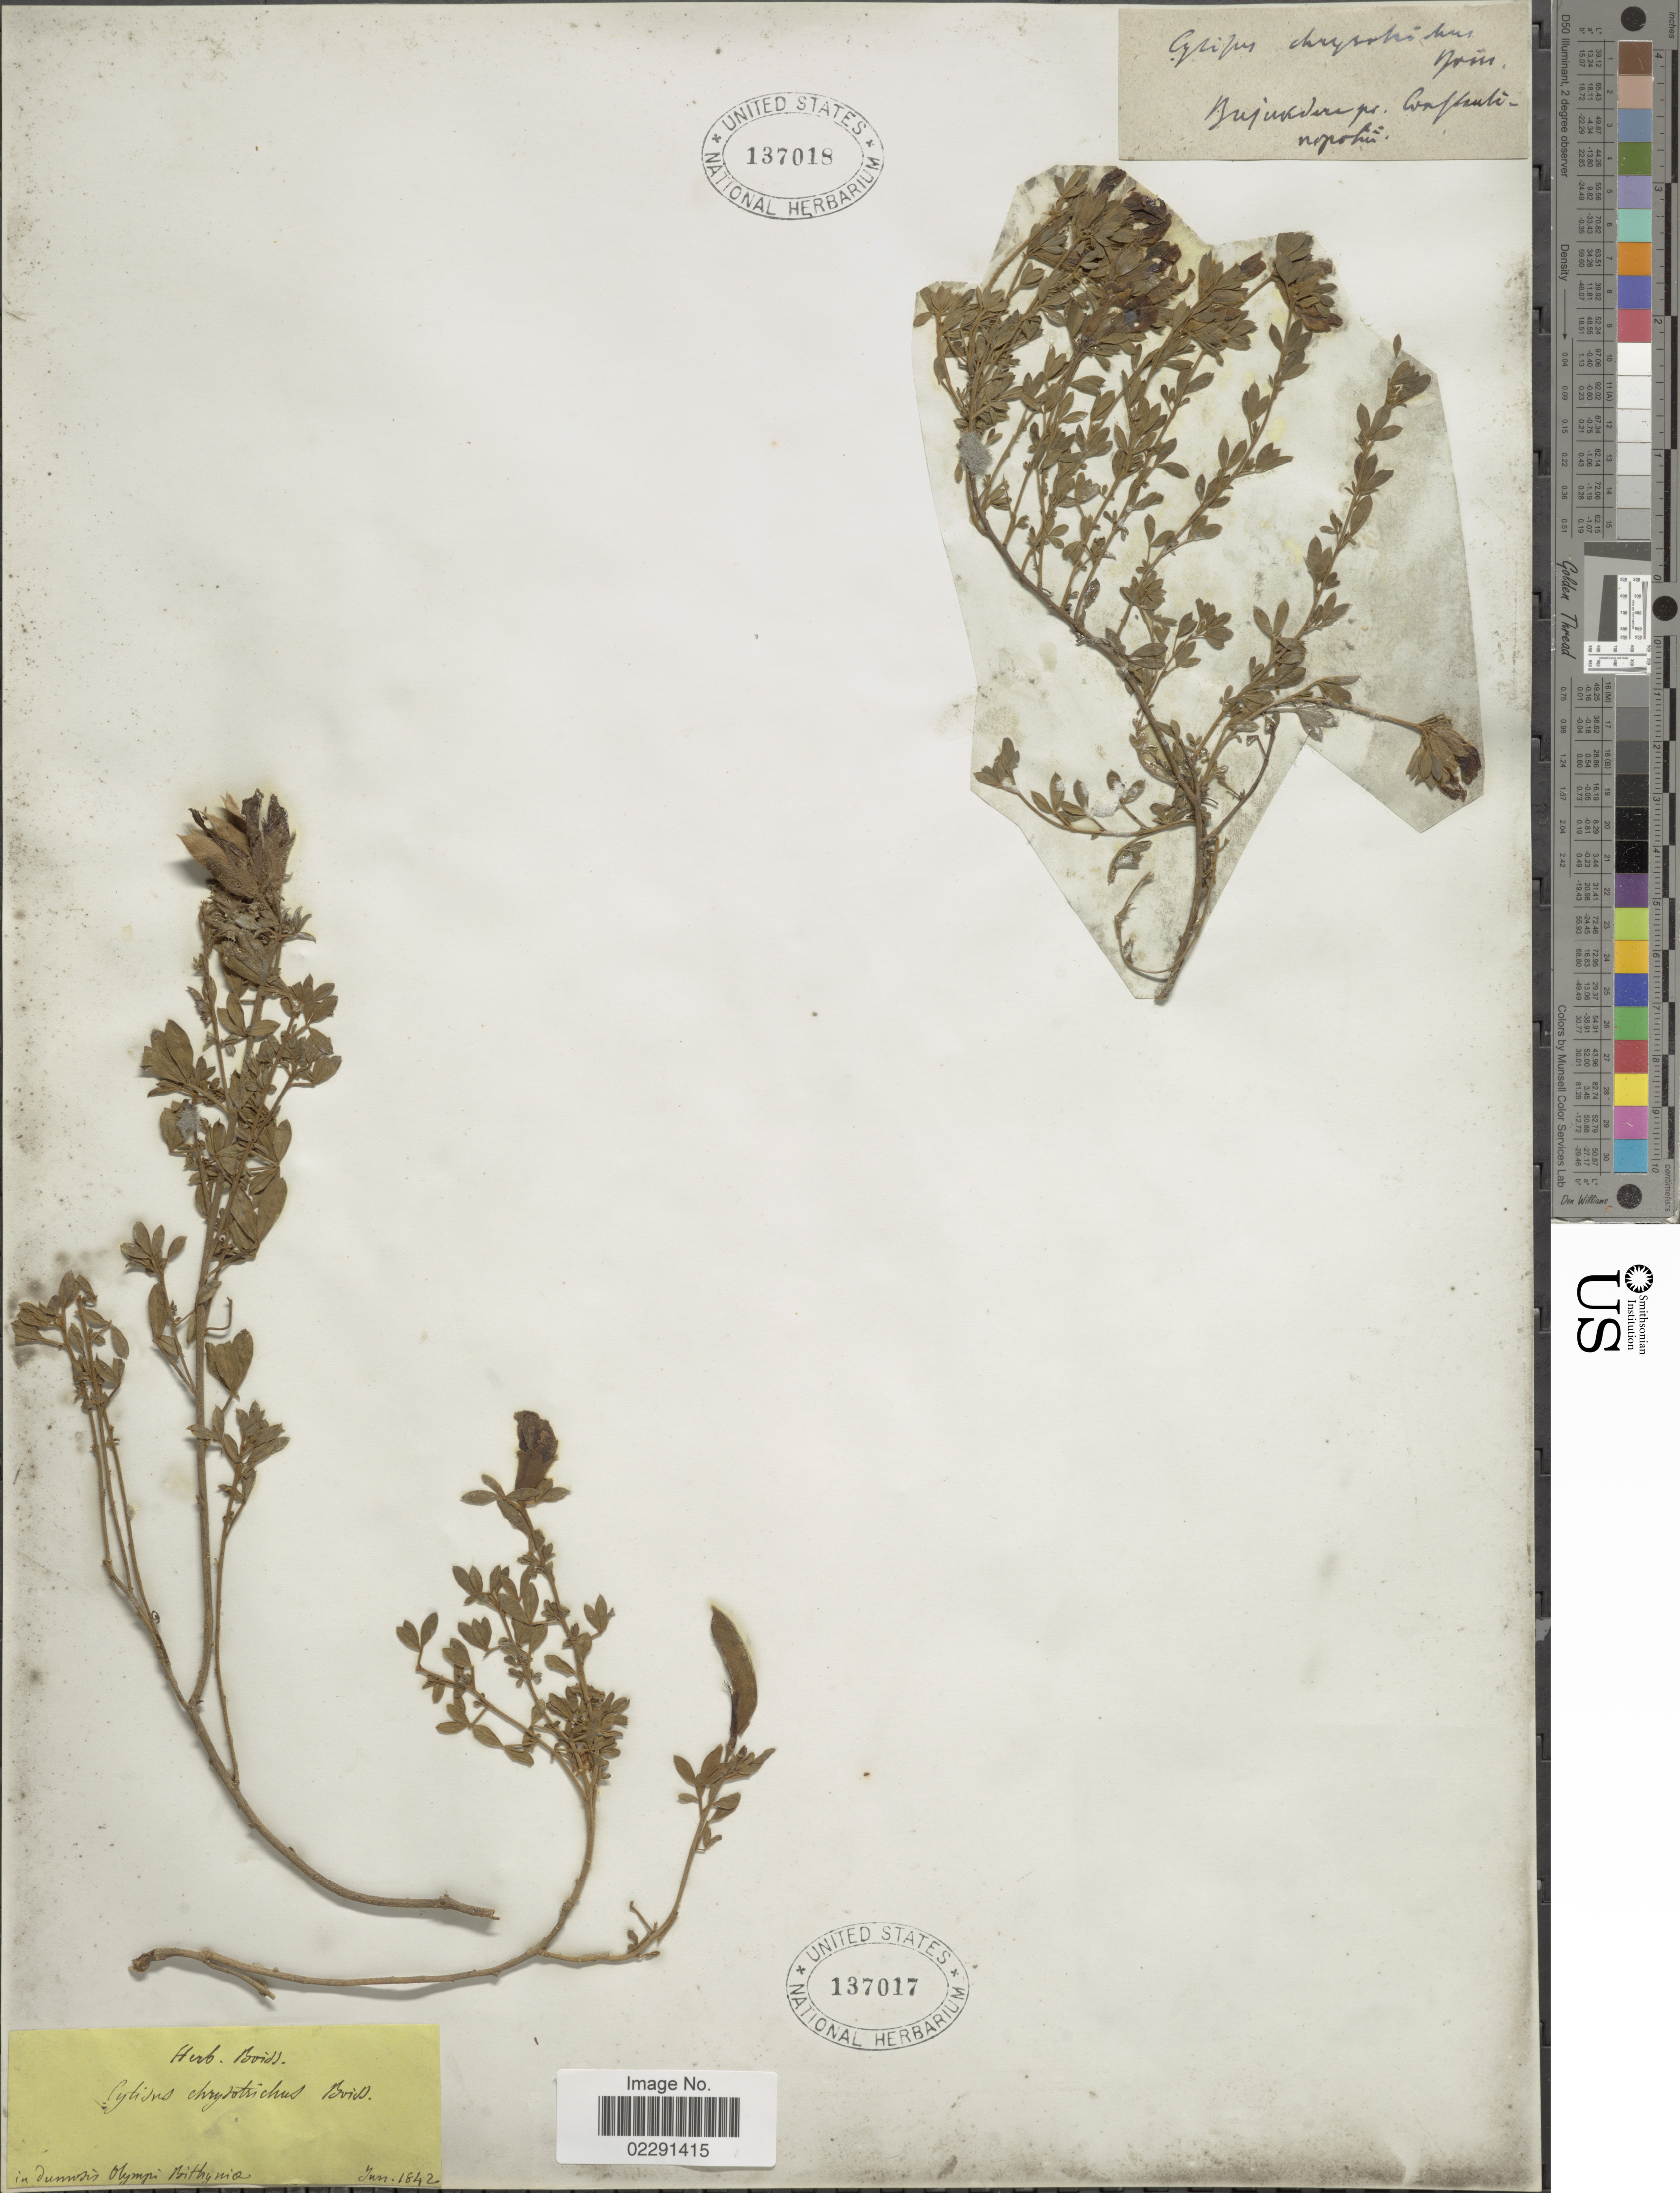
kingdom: Plantae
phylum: Tracheophyta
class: Magnoliopsida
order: Fabales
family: Fabaceae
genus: Cytisus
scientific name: Cytisus pygmaeus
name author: Willd.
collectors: Ex herb. Boiss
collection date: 1842-06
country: Turkey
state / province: Bursa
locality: In dumostis Olympia Bithynia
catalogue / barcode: US 137017